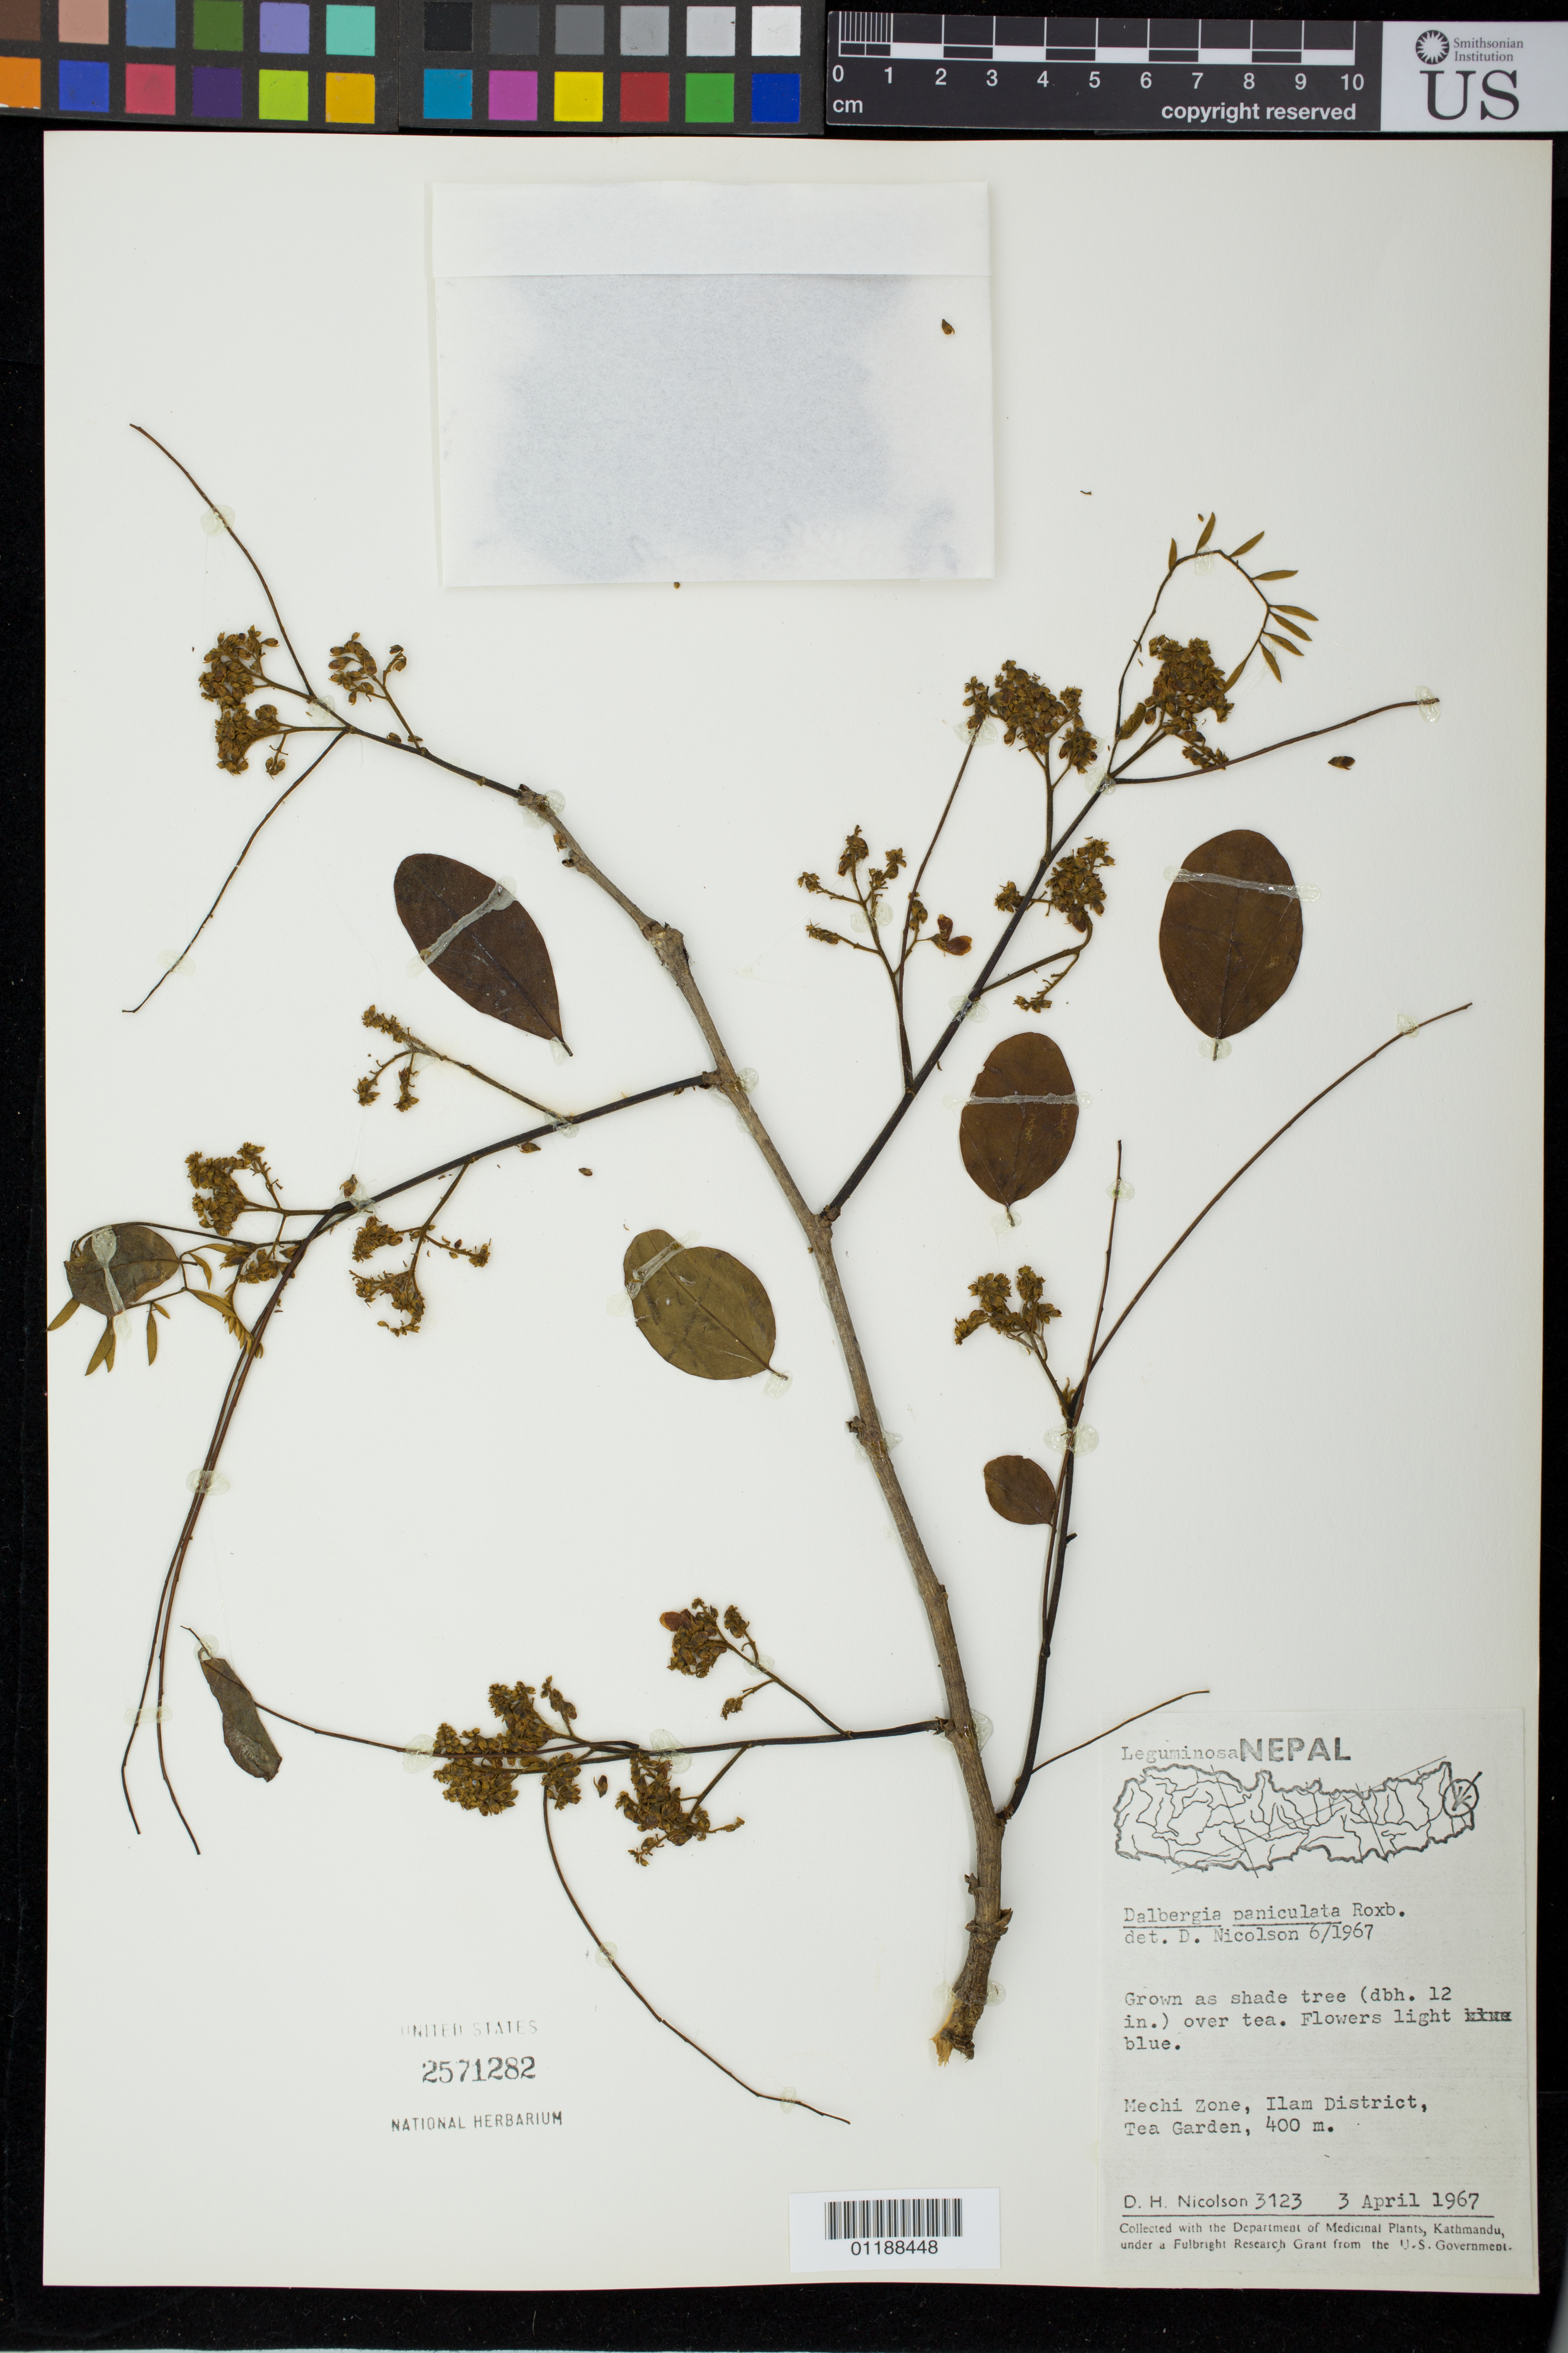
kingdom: Plantae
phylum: Tracheophyta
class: Magnoliopsida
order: Fabales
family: Fabaceae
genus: Dalbergia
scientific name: Dalbergia paniculata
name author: Roxb.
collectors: D. H. Nicolson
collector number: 3123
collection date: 1967-04-03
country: Nepal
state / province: Eastern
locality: Mechi Zone, Ilam District, Tea Garden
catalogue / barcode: US 2571282